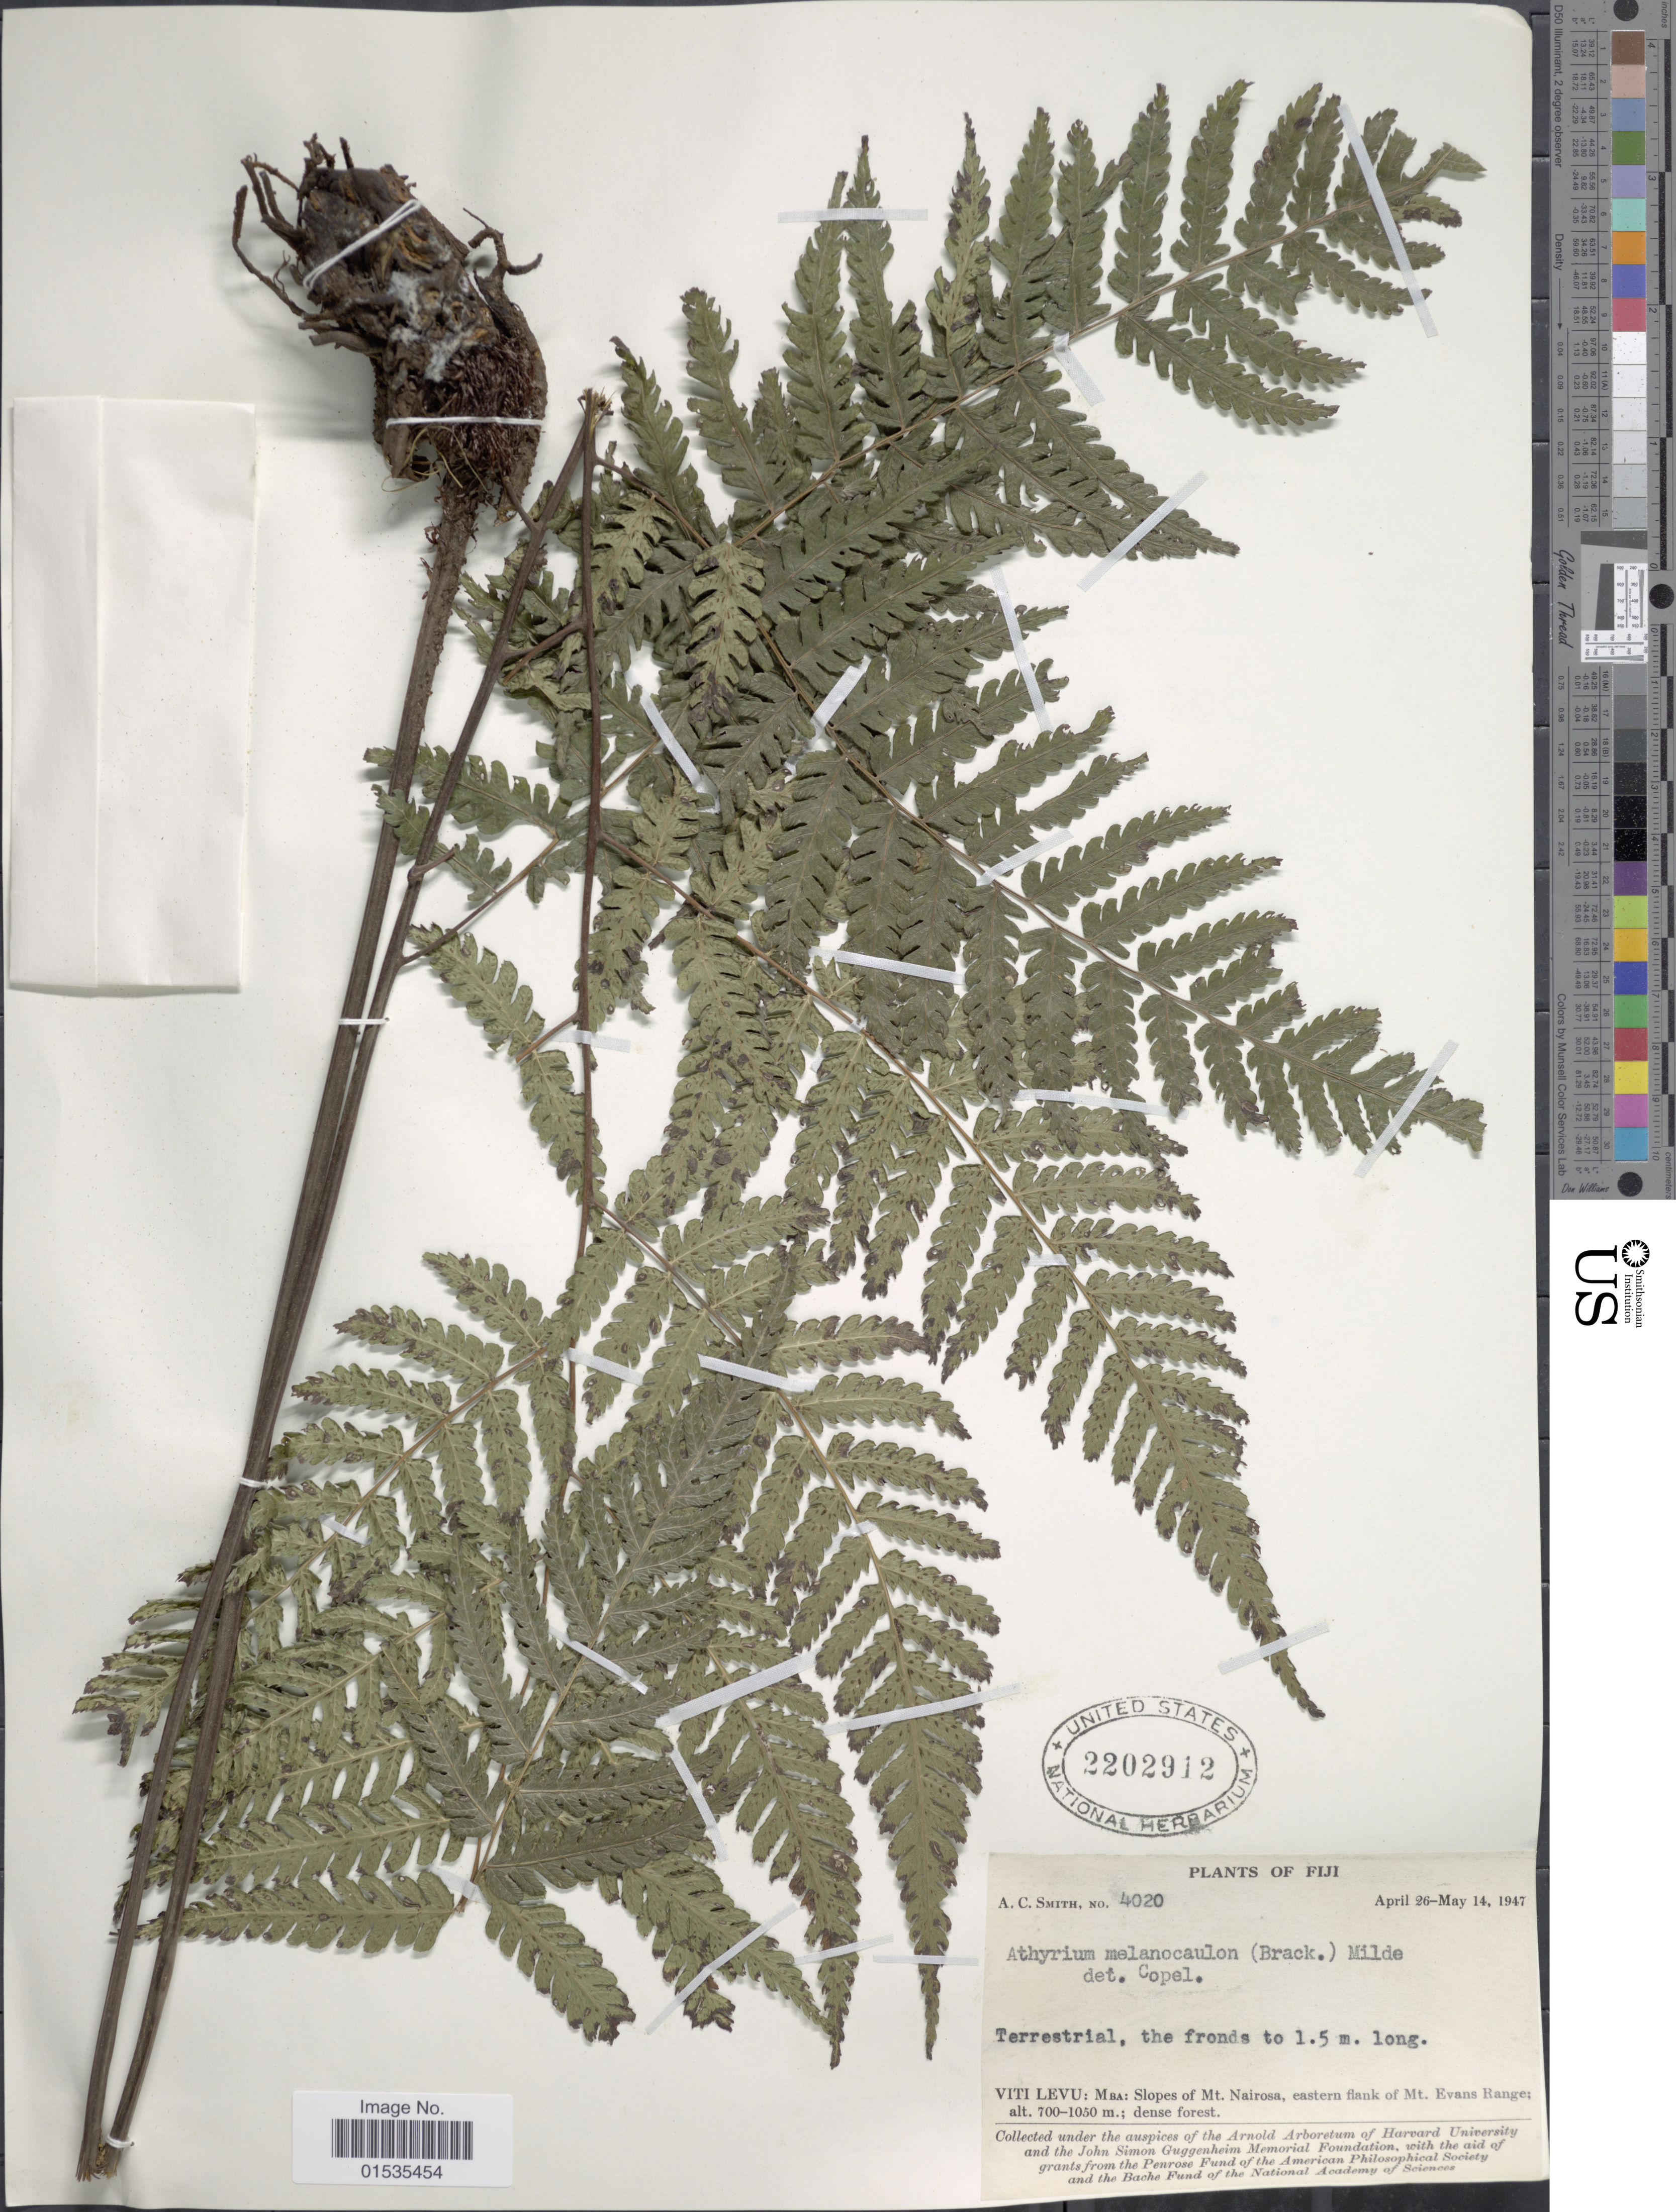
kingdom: Plantae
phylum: Tracheophyta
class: Polypodiopsida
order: Polypodiales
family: Athyriaceae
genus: Diplazium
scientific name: Diplazium melanocaulon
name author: Brack. in Wilkes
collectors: A. C. Smith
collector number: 4020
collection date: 1947-04-26/1947-05-14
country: Fiji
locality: Viti Levu: Mba: Slopes of Mt. Nairosa, eastern flank of Mt. Evans Range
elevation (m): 700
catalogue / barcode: US 2202912